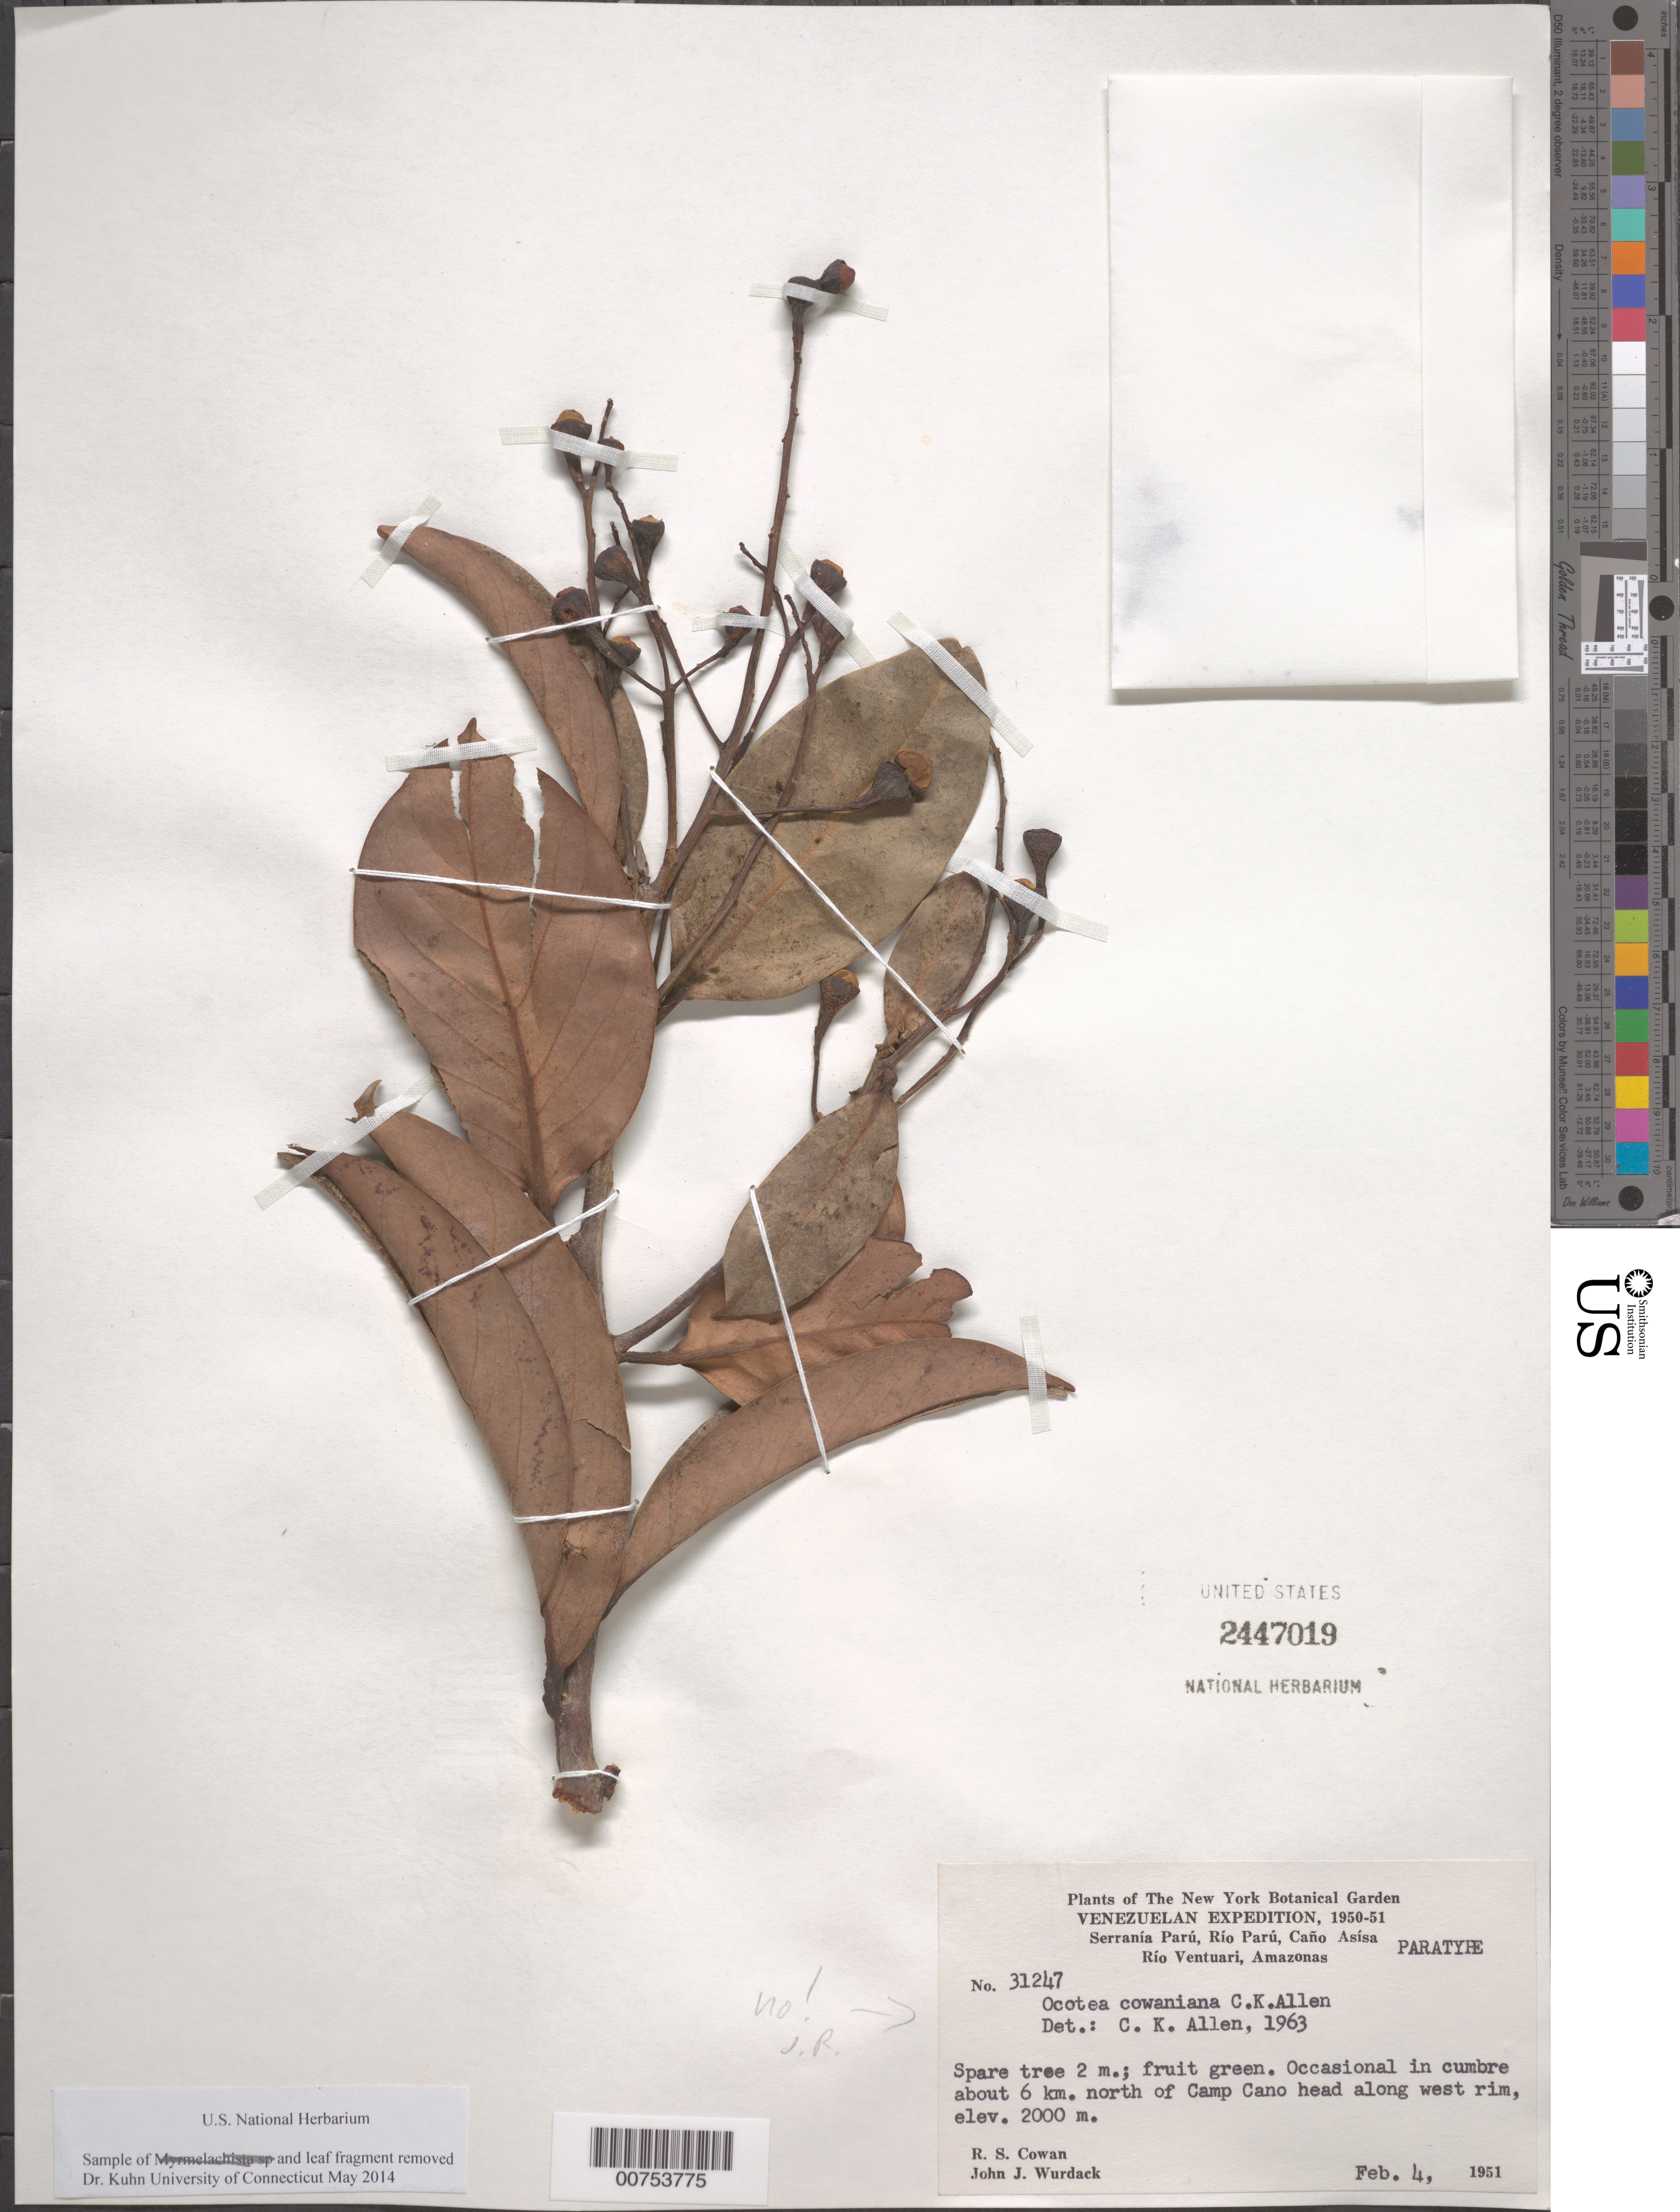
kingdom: Plantae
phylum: Tracheophyta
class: Magnoliopsida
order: Laurales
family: Lauraceae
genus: Ocotea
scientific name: Ocotea cowaniana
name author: C.K. Allen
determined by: Allen, C. K.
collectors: R. S. Cowan & J. J. Wurdack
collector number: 31247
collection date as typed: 4-Feb-51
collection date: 1951-02-04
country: Venezuela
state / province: Amazonas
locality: Serranía Parú, 6 km N of Camp Caño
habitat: Summit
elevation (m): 2000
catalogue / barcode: US 2447019